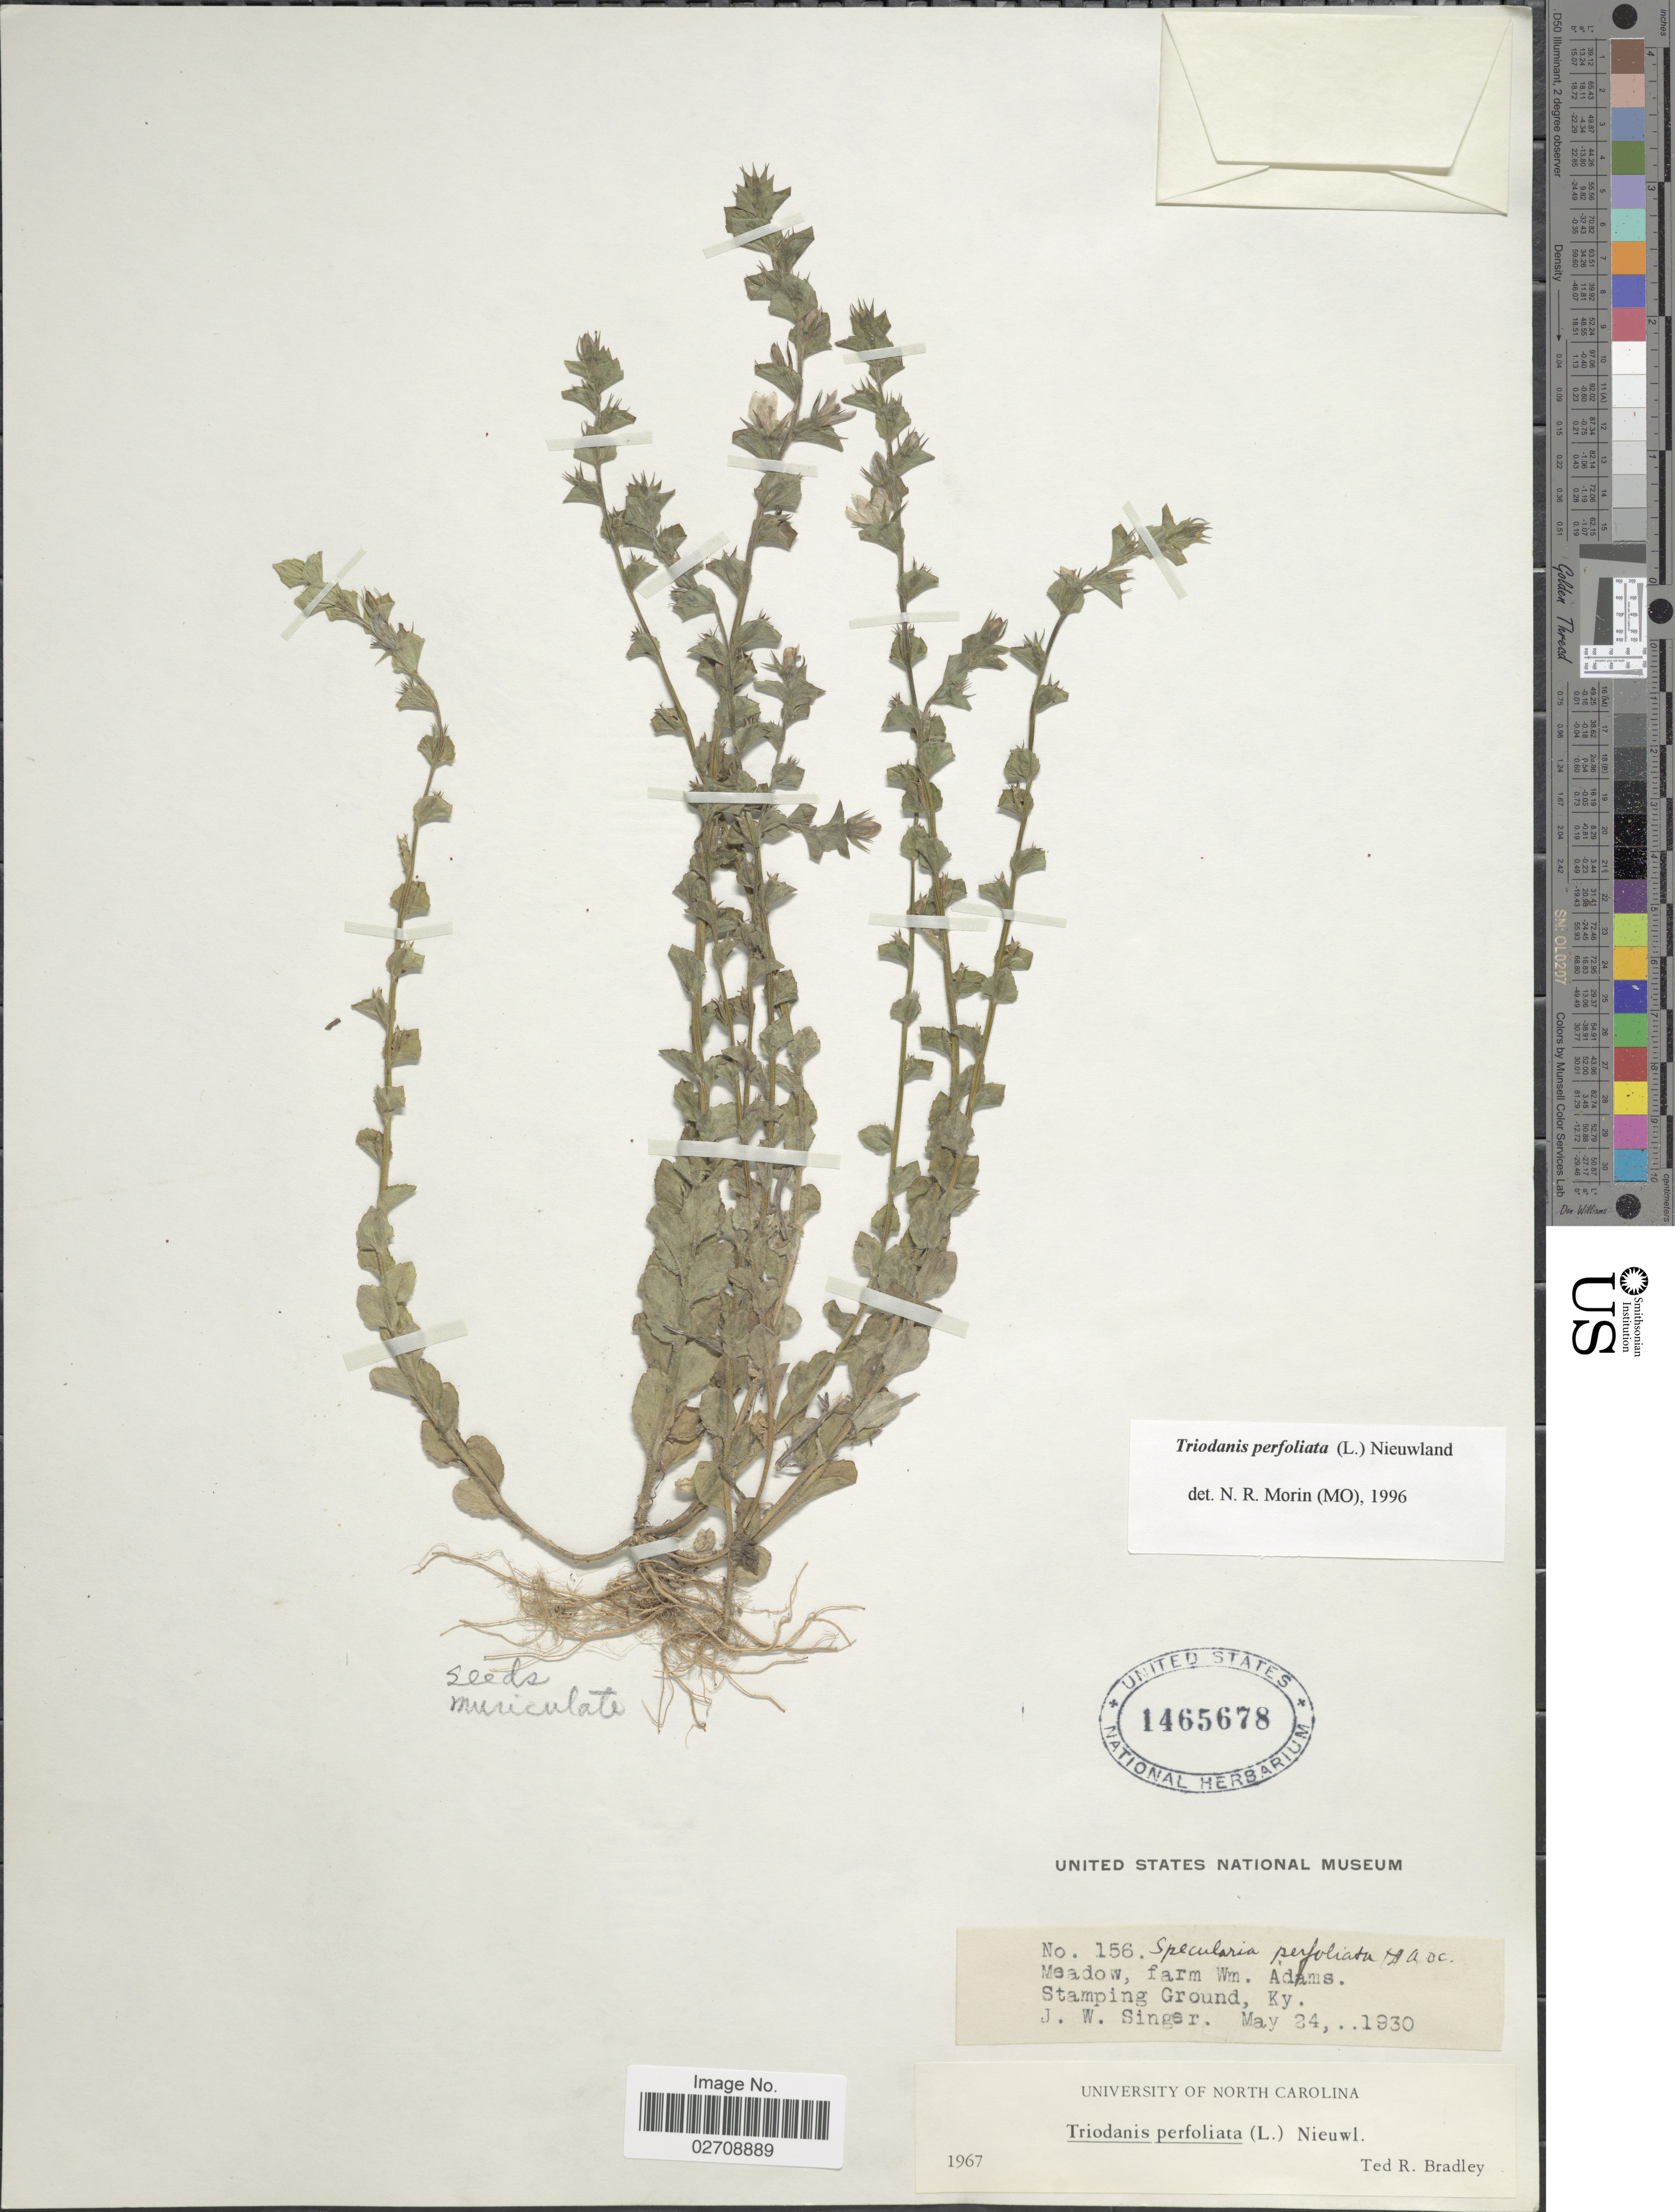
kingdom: Plantae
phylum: Tracheophyta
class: Magnoliopsida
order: Asterales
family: Campanulaceae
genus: Triodanis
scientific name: Triodanis perfoliata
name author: (L.) Nieuwl.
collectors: J. EW. Singer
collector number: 156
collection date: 1930-05-24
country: United States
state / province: Kentucky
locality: Meadow, farm Wm. Adams. Stamping ground.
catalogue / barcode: US 1465678